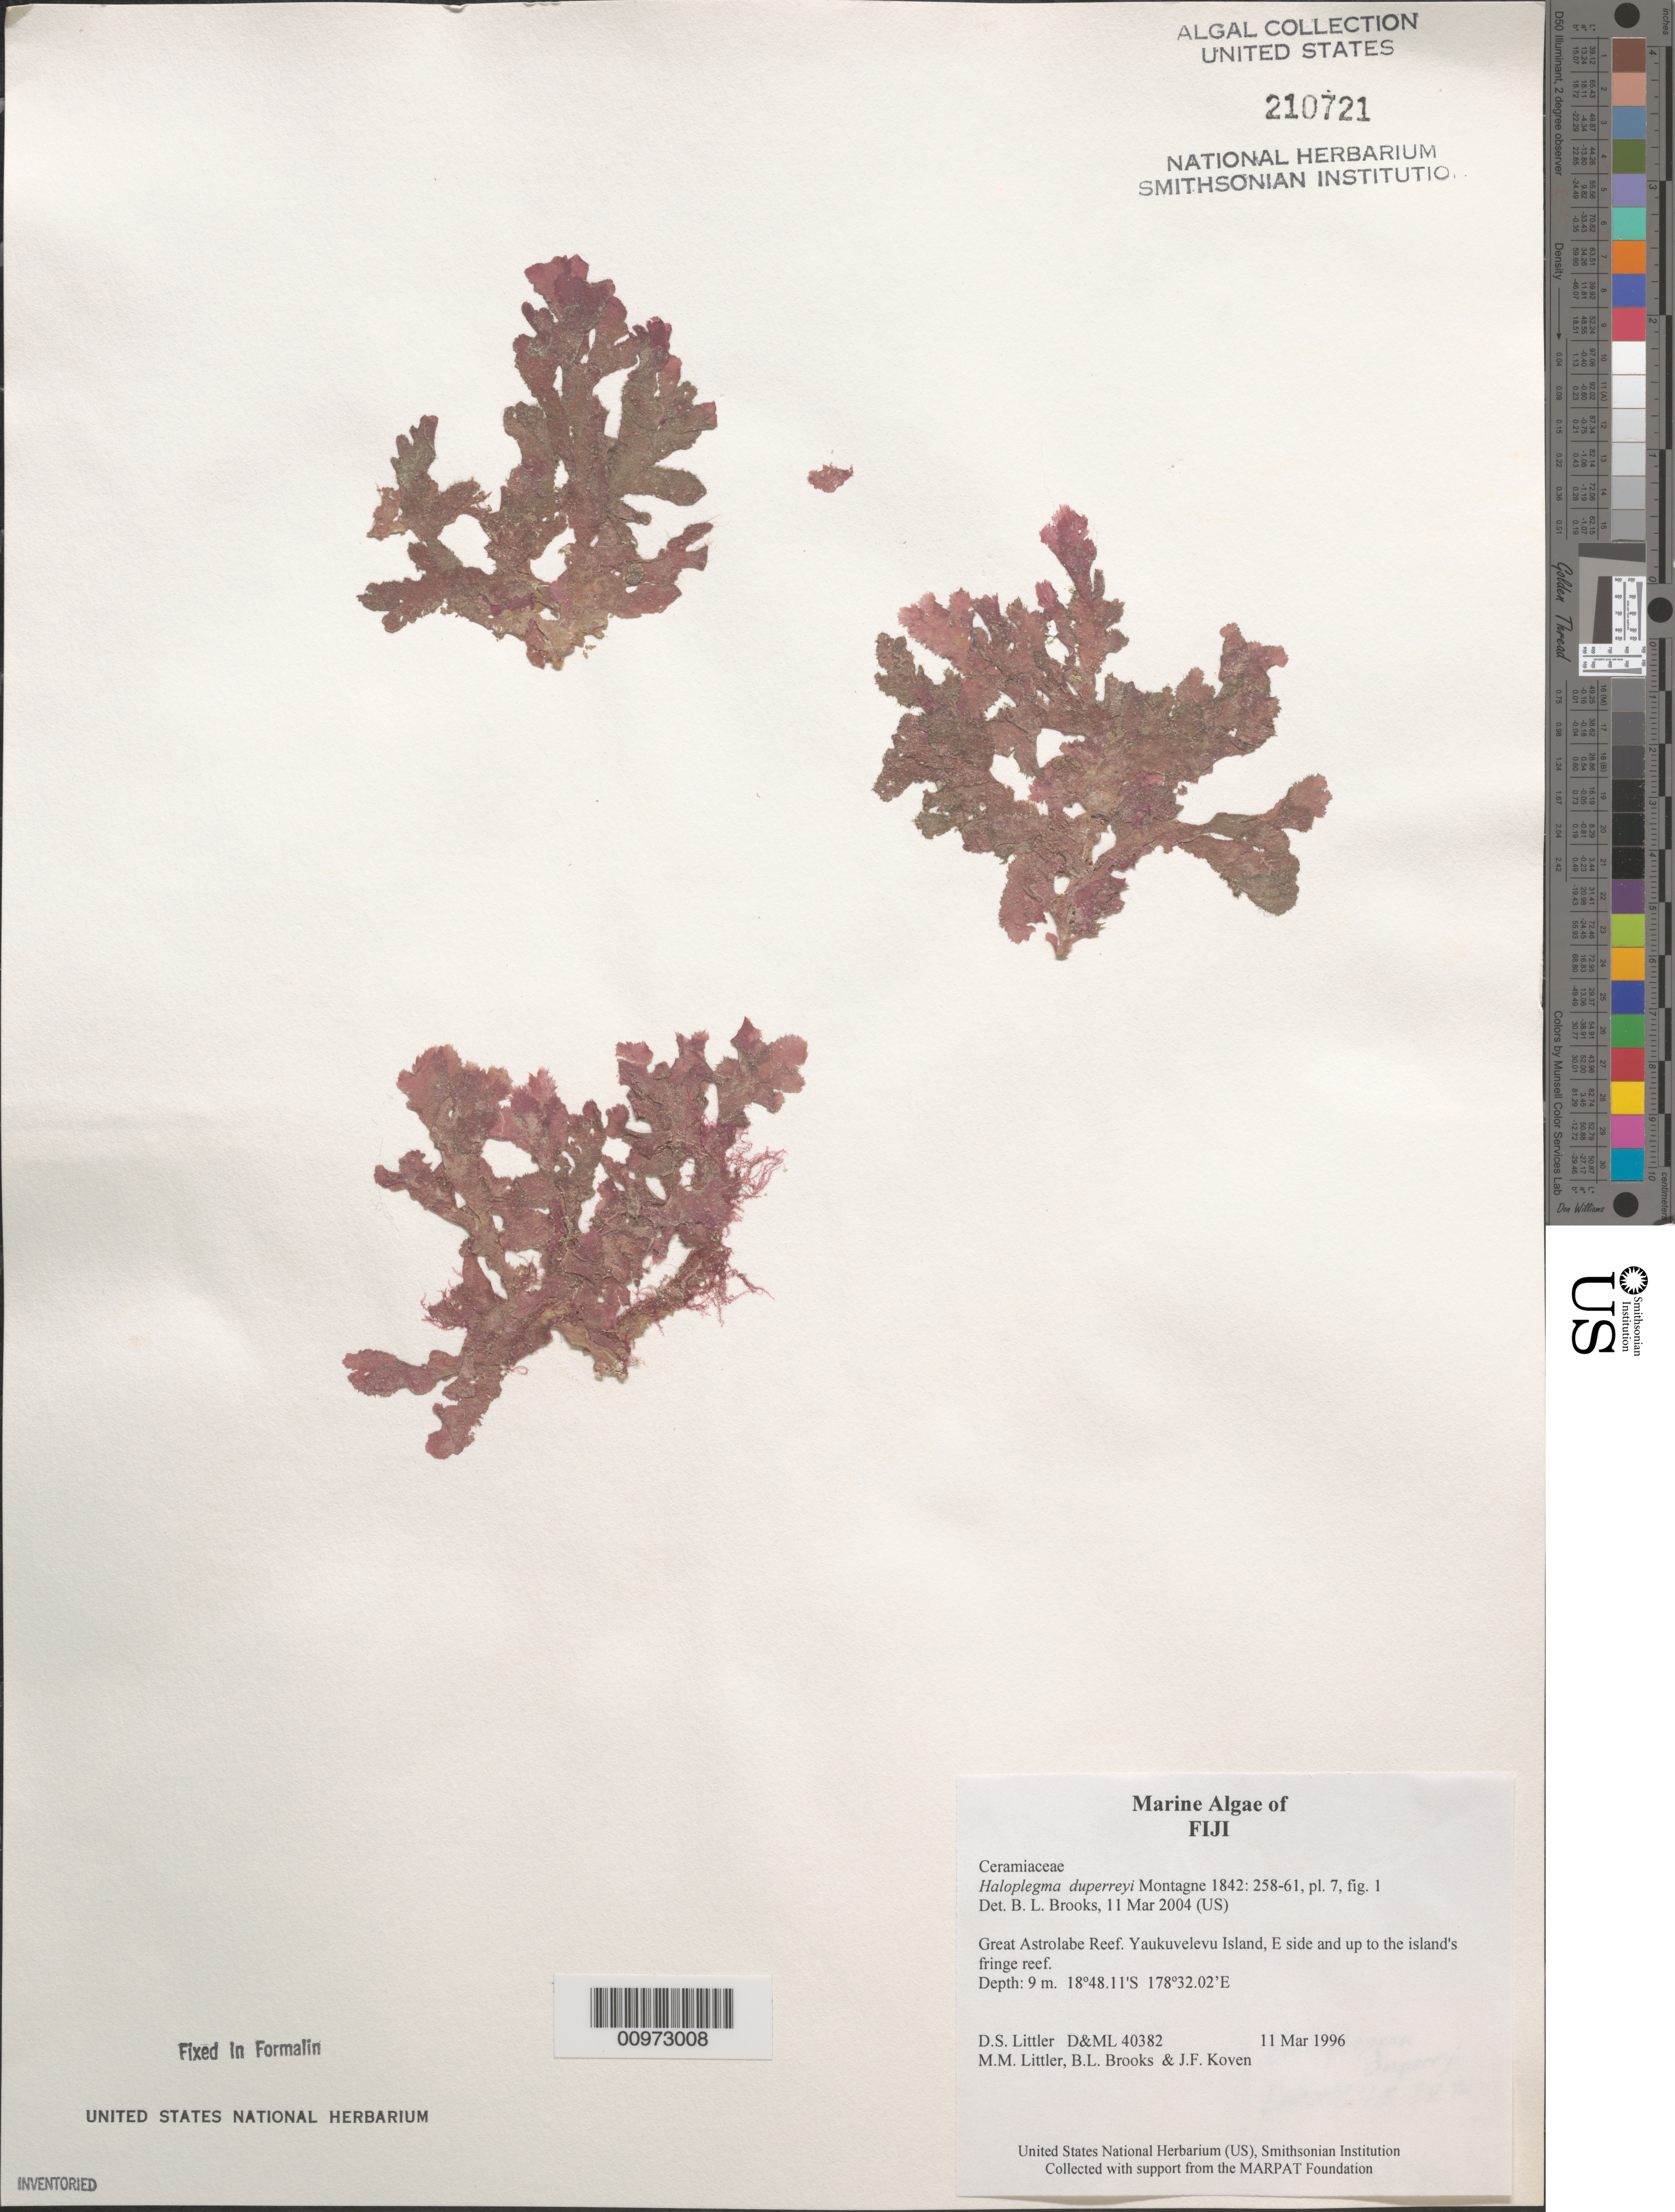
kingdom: Plantae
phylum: Rhodophyta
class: Florideophyceae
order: Ceramiales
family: Wrangeliaceae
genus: Haloplegma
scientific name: Haloplegma duperreyi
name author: Mont.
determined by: Brooks, B. L., (BOT), Smithsonian Institution - National Museum of Natural History (UNITED STATES)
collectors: D. S. Littler, M. M. Littler, B. Brooks & J. Koven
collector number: D&ML 40382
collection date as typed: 11 Mar 1996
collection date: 1996-03-11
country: Fiji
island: Yaukuve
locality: Great Astrolabe Reef, east side of island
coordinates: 18 48.11'S, 178 32.02'E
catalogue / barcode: US 210721